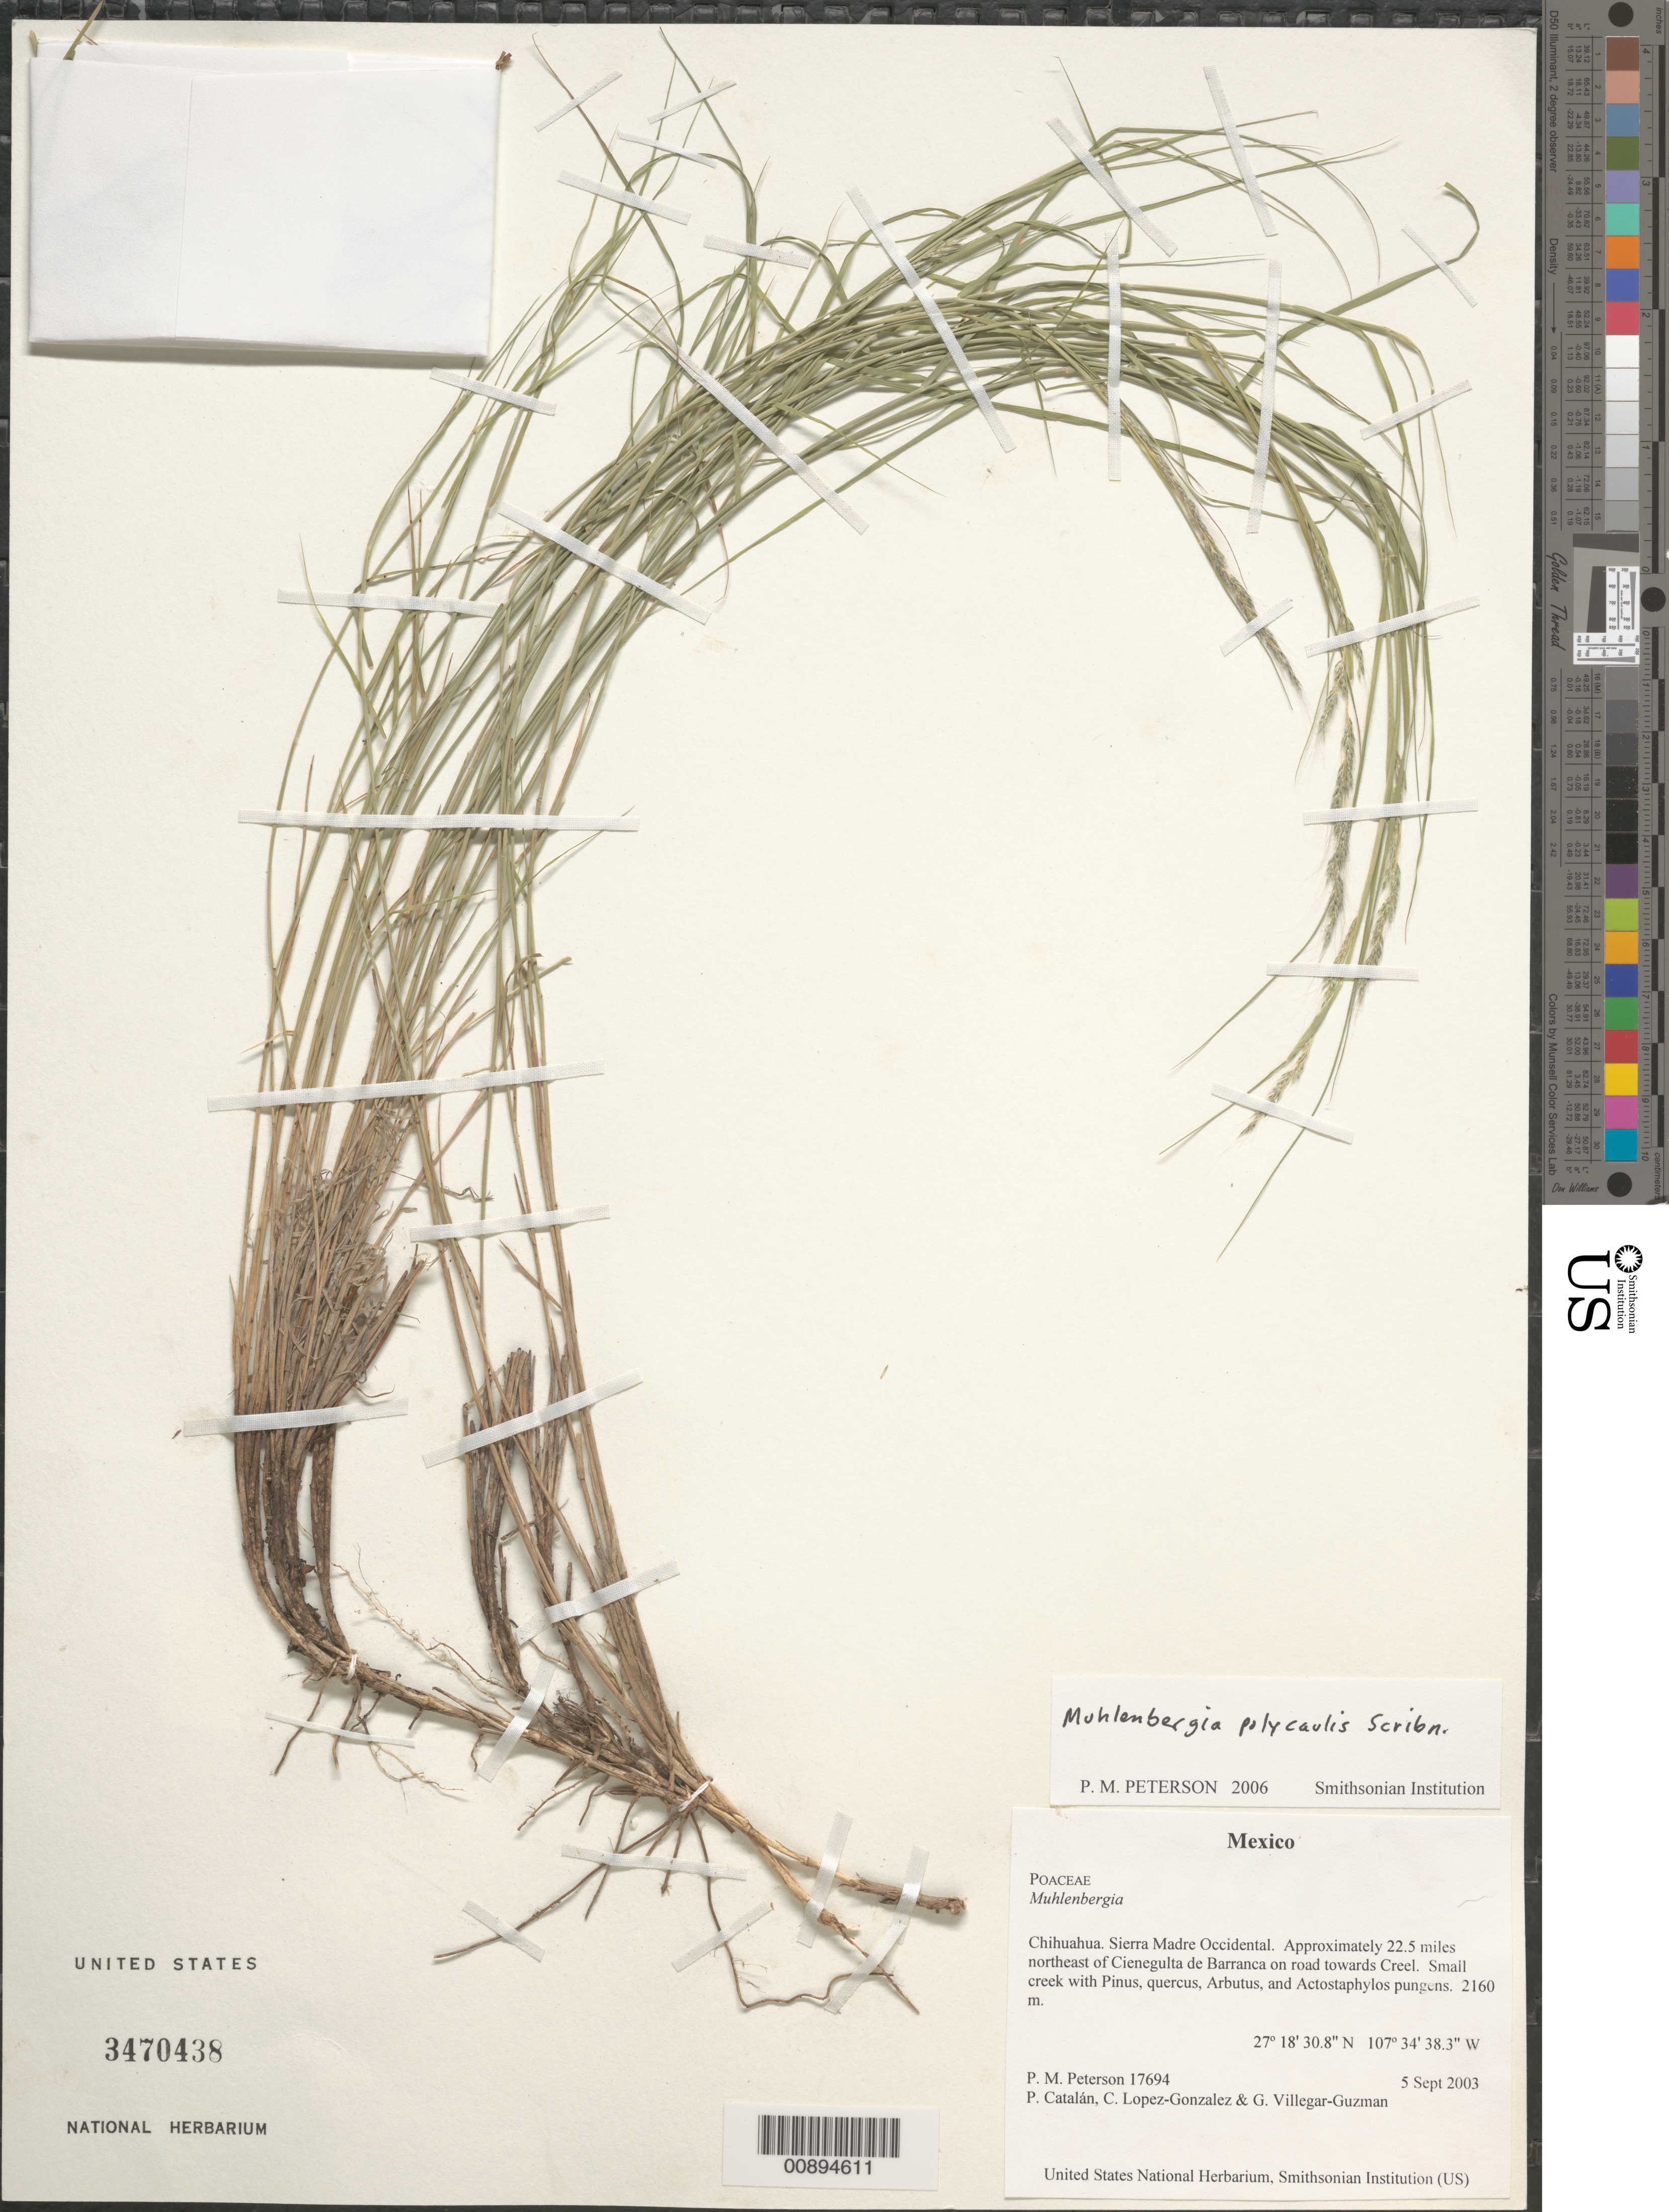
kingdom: Plantae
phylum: Tracheophyta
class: Liliopsida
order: Poales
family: Poaceae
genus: Muhlenbergia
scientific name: Muhlenbergia polycaulis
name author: Scribn.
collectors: P. M. Peterson, P. Catalán, C. Lopez-Gonzalez & G. Villegar-Guzman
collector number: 17694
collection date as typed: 05 Sep 2003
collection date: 2003-09-05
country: Mexico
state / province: Chihuahua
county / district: Sierra Madre Occidental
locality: Approximately 22.5 miles northeast of Cienegulta de Barranca on road towards Creel. Small creek with Pinus, quercus, Arbutus, and Actostaphylos pungens.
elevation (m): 2160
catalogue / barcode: US 3470438